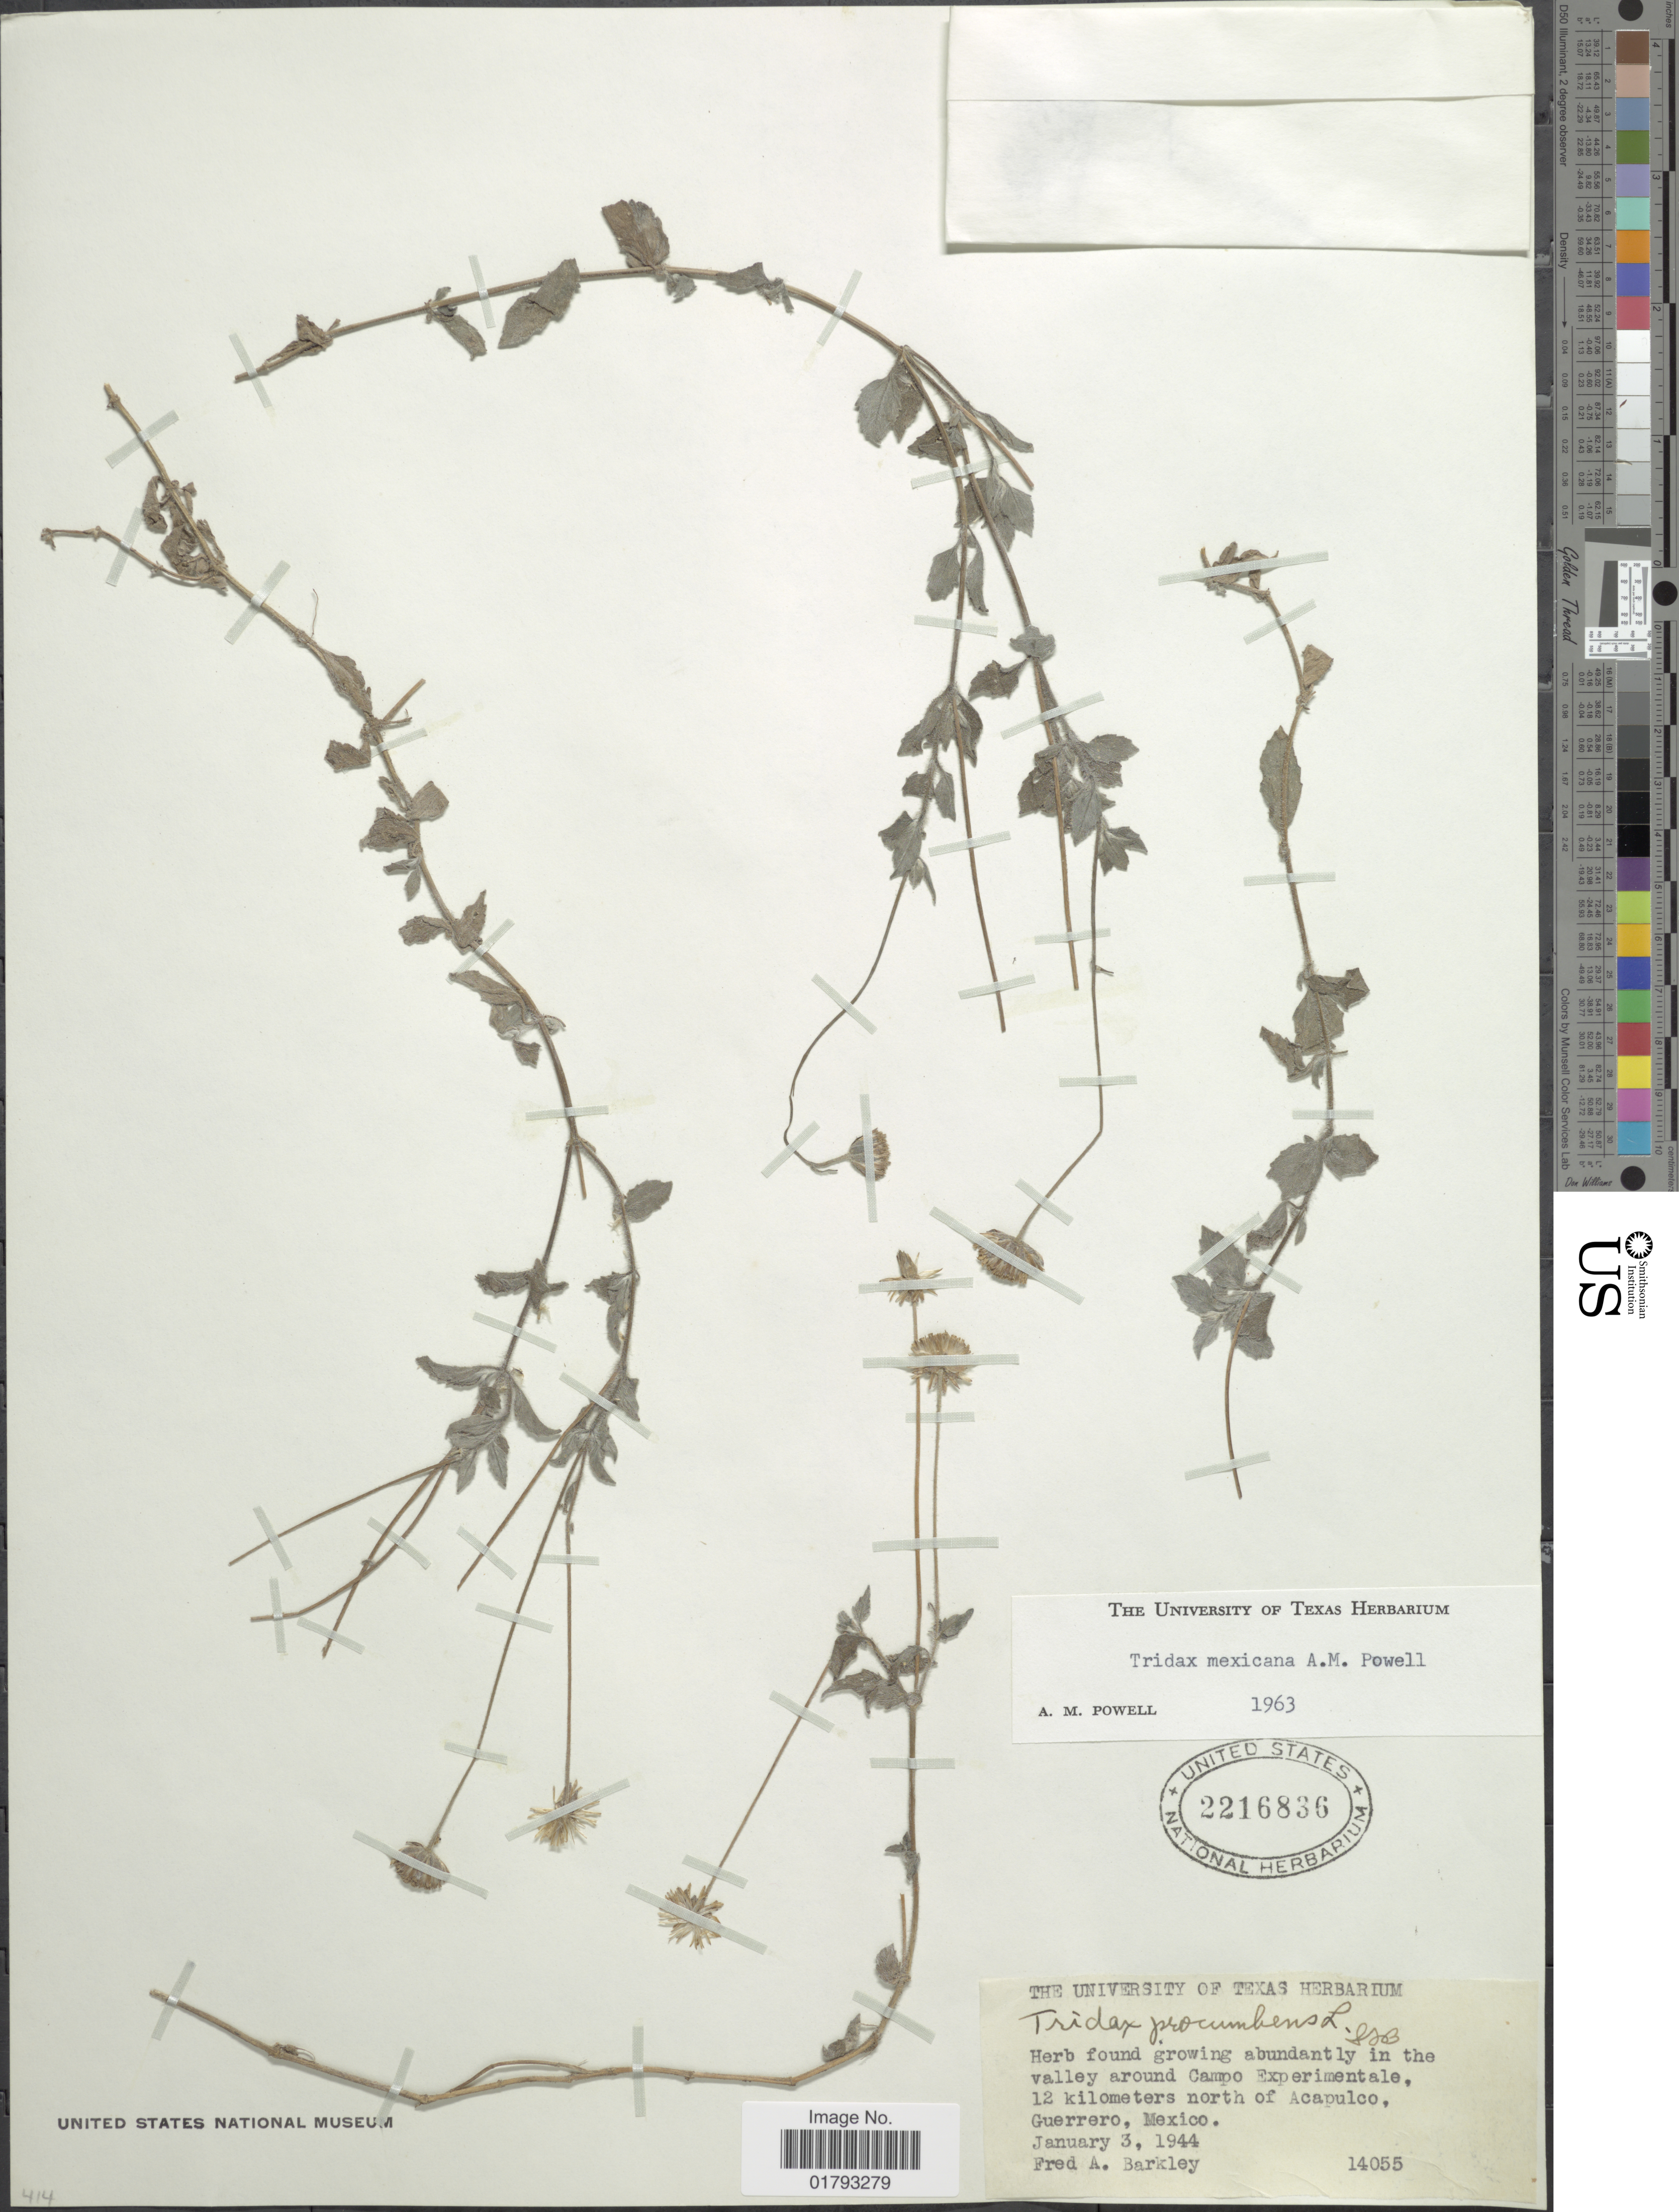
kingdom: Plantae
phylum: Tracheophyta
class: Magnoliopsida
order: Asterales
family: Asteraceae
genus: Tridax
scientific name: Tridax mexicana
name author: A.M. Powell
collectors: F. A. Barkley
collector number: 14055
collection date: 1944-01-03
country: Mexico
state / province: Guerrero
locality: In the valley around Campo Experimentale 12 kilometers north of Acupulco. Guerrero, Mexico.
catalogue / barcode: US 2216836